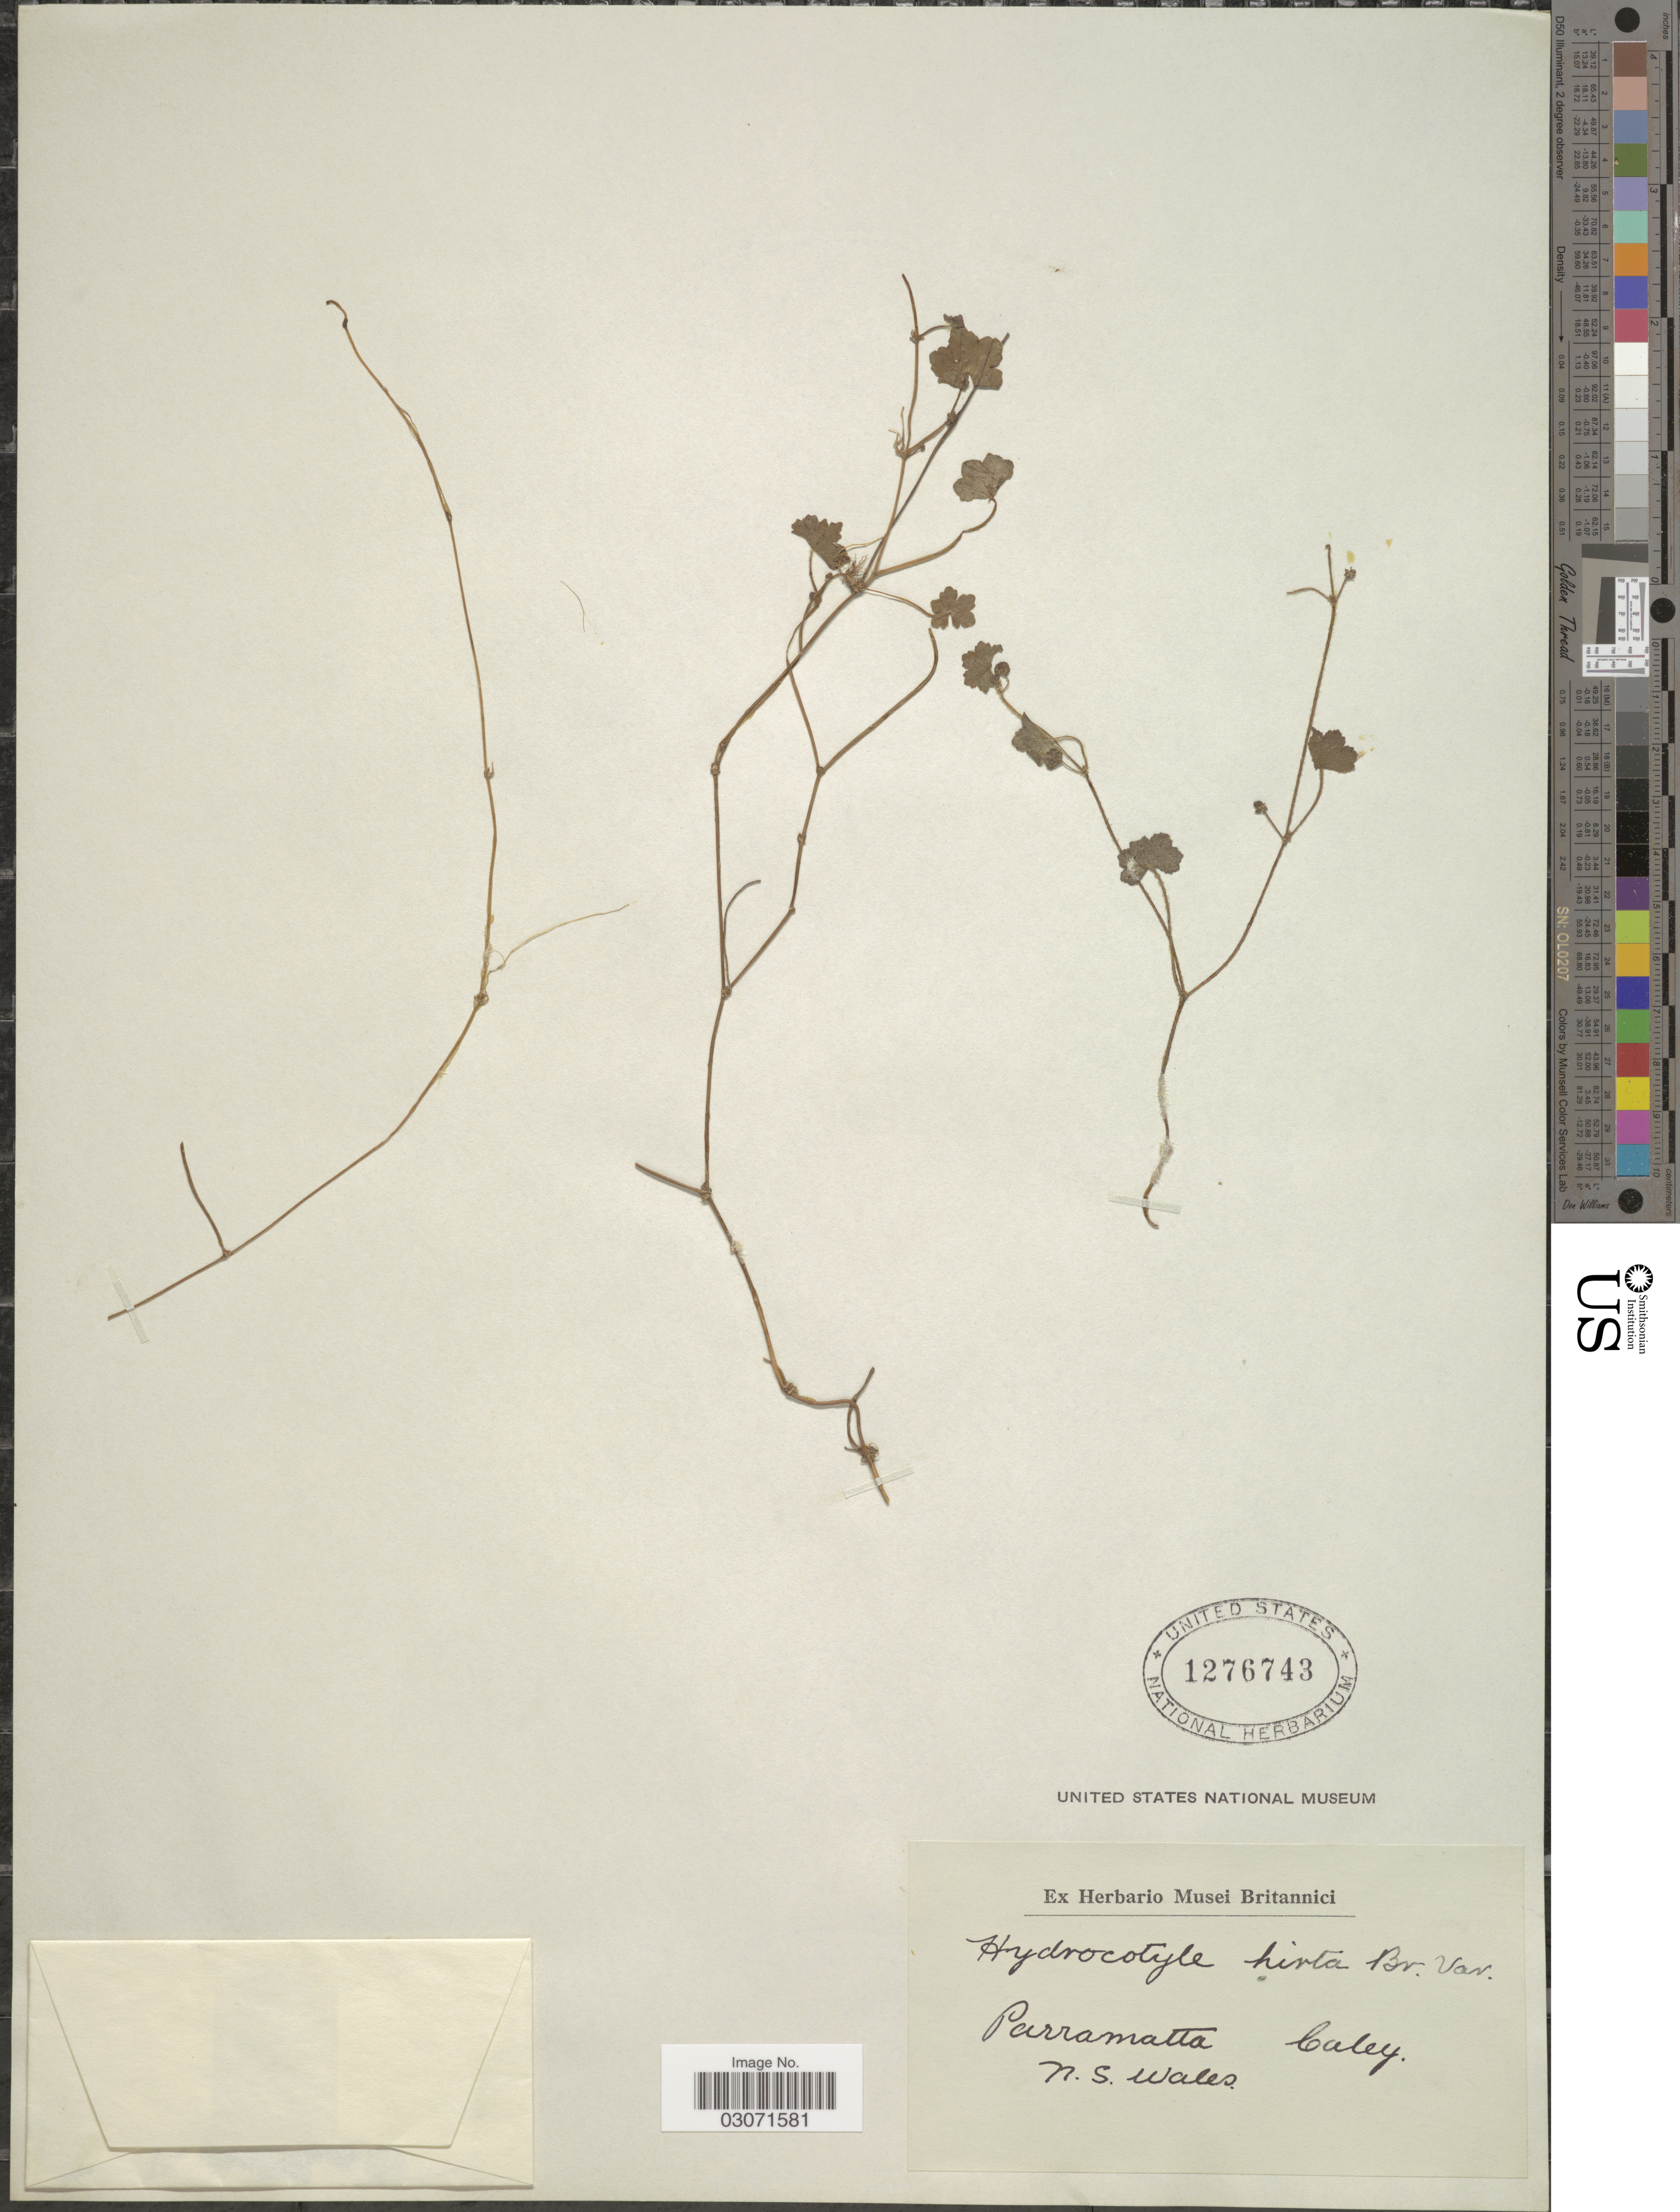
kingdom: Plantae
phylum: Tracheophyta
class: Magnoliopsida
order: Apiales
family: Araliaceae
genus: Hydrocotyle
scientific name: Hydrocotyle hirta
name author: R. Br. ex A. Rich.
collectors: -. Caley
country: Australia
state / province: New South Wales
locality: Parramatta. N. S. Wales.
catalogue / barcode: US 1276743